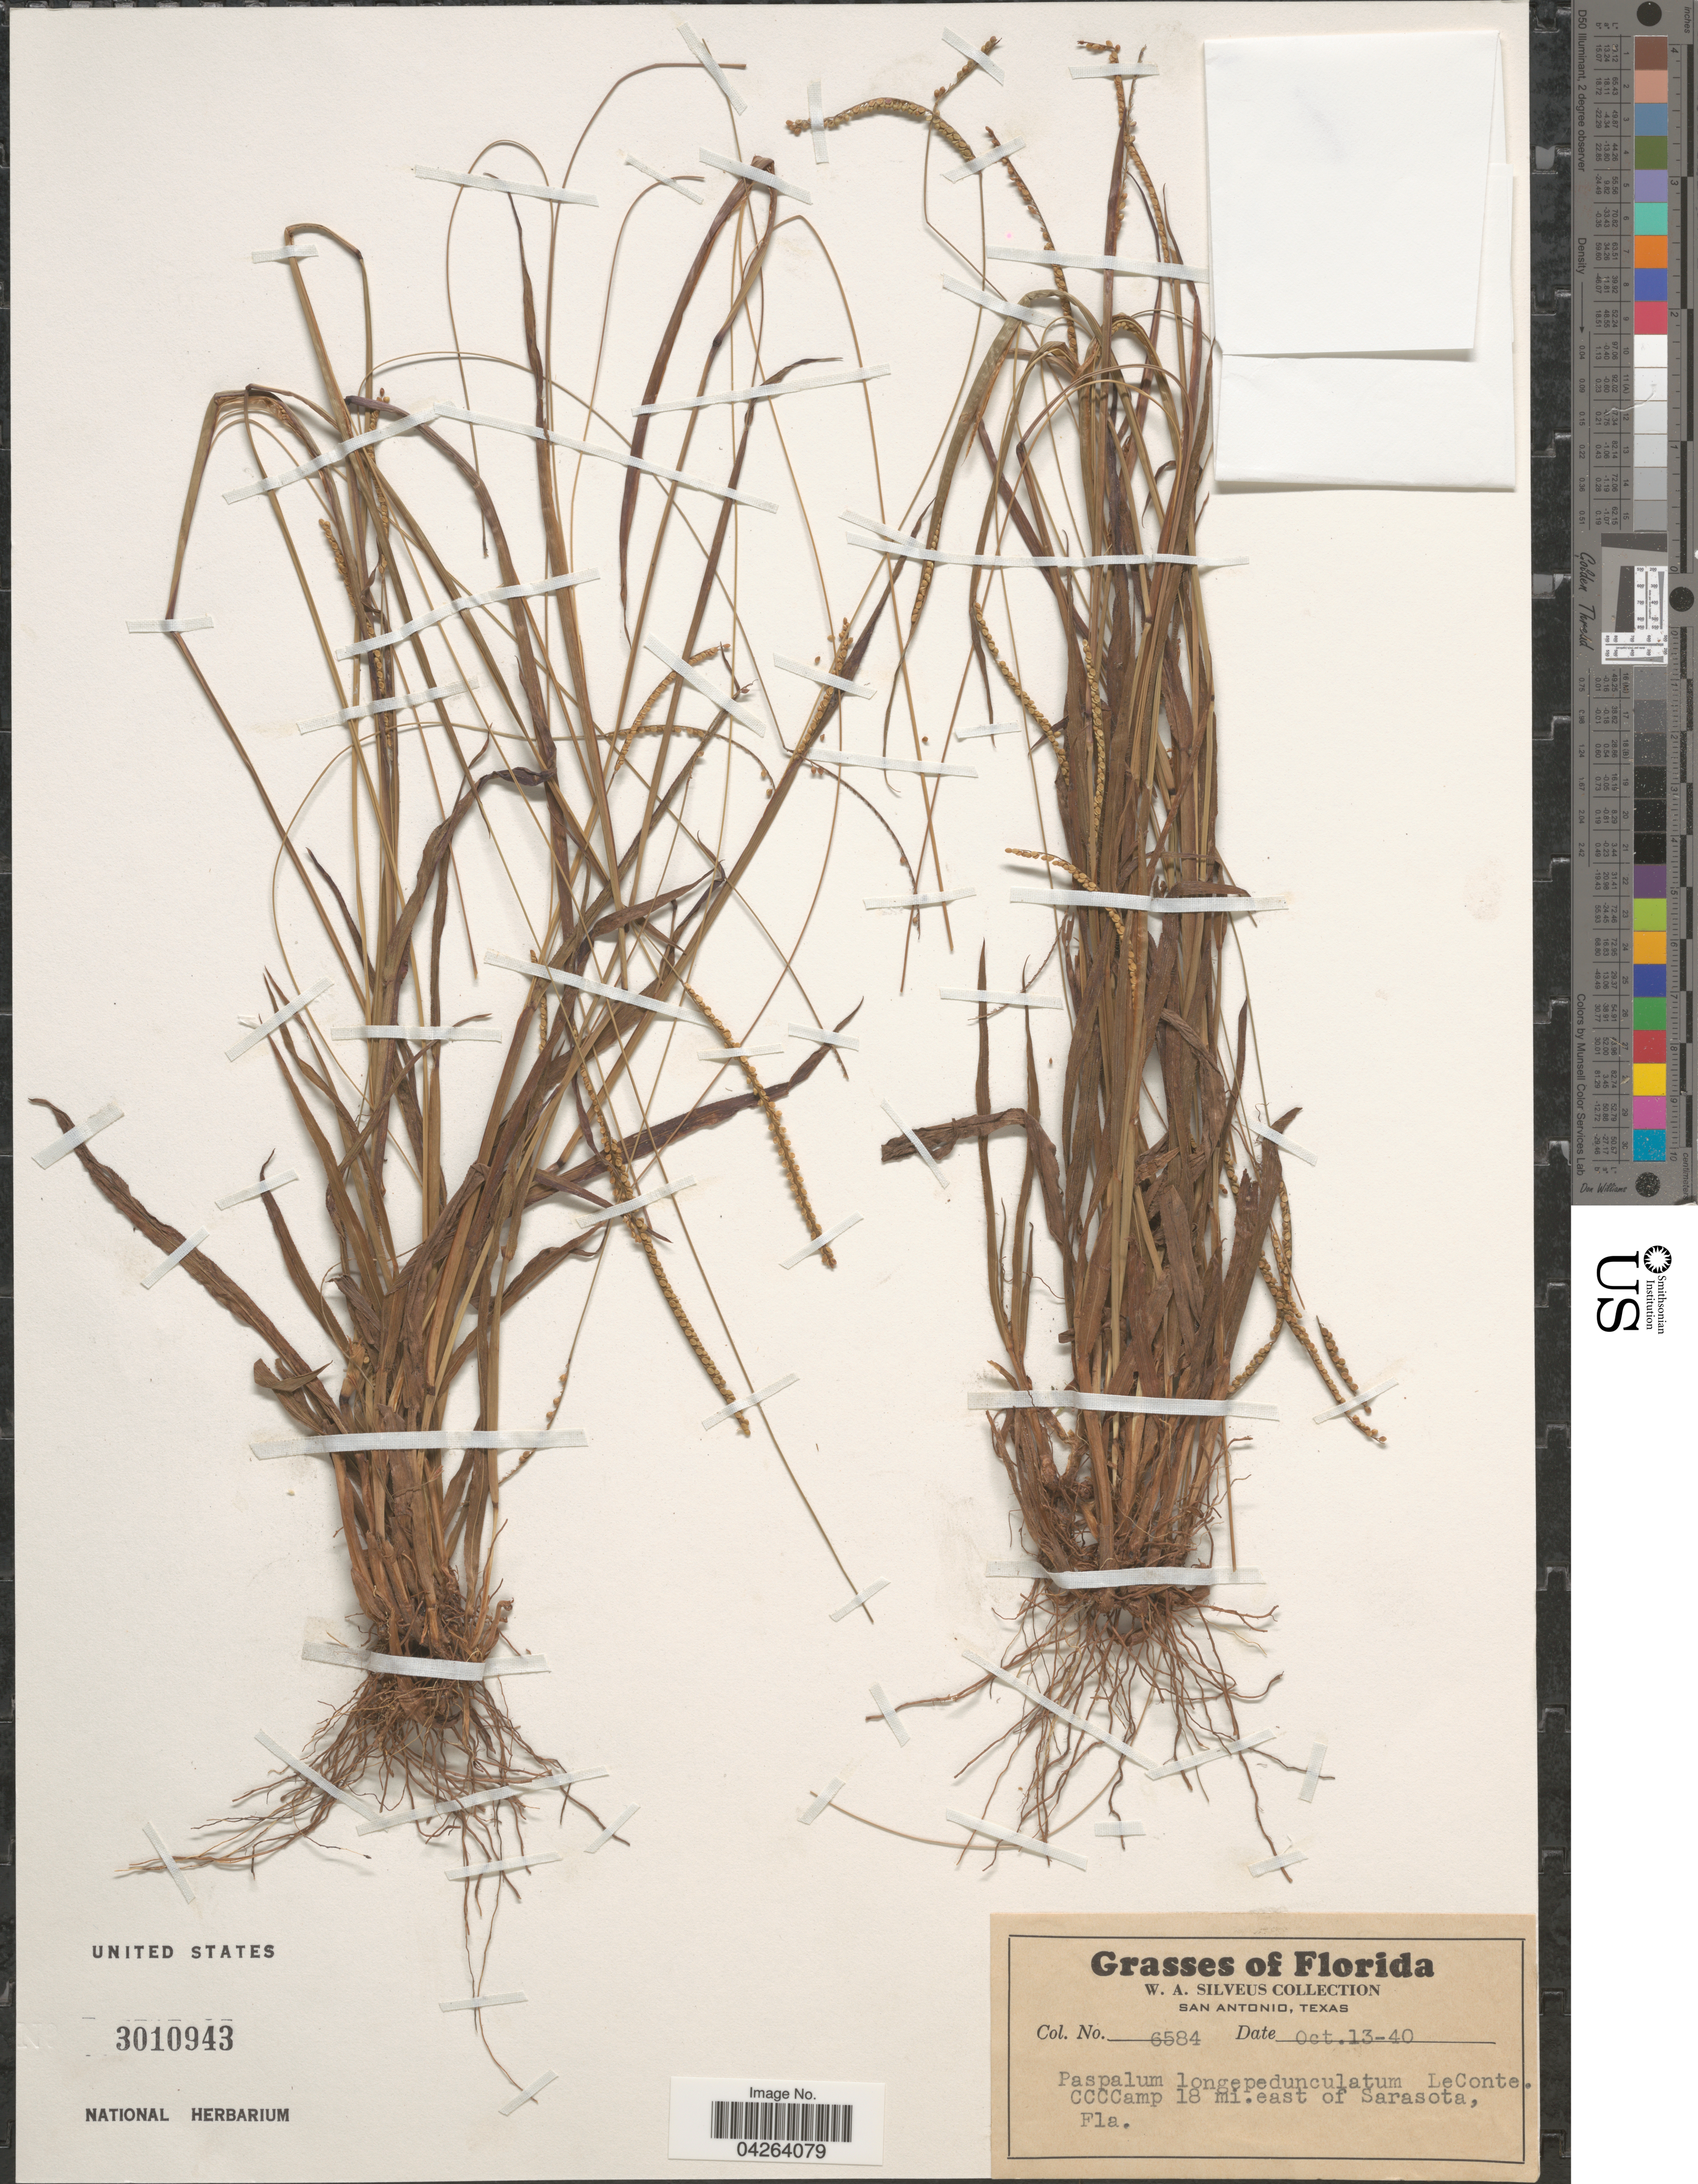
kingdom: Plantae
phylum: Tracheophyta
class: Liliopsida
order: Poales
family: Poaceae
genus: Paspalum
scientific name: Paspalum setaceum var. longipedunculatum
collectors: W. Silveus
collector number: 6584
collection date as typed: Transcribed d/m/y: 13/10/40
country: United States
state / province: Florida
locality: CCC Camp 18 mi. east of Sarasota.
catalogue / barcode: US 3010943